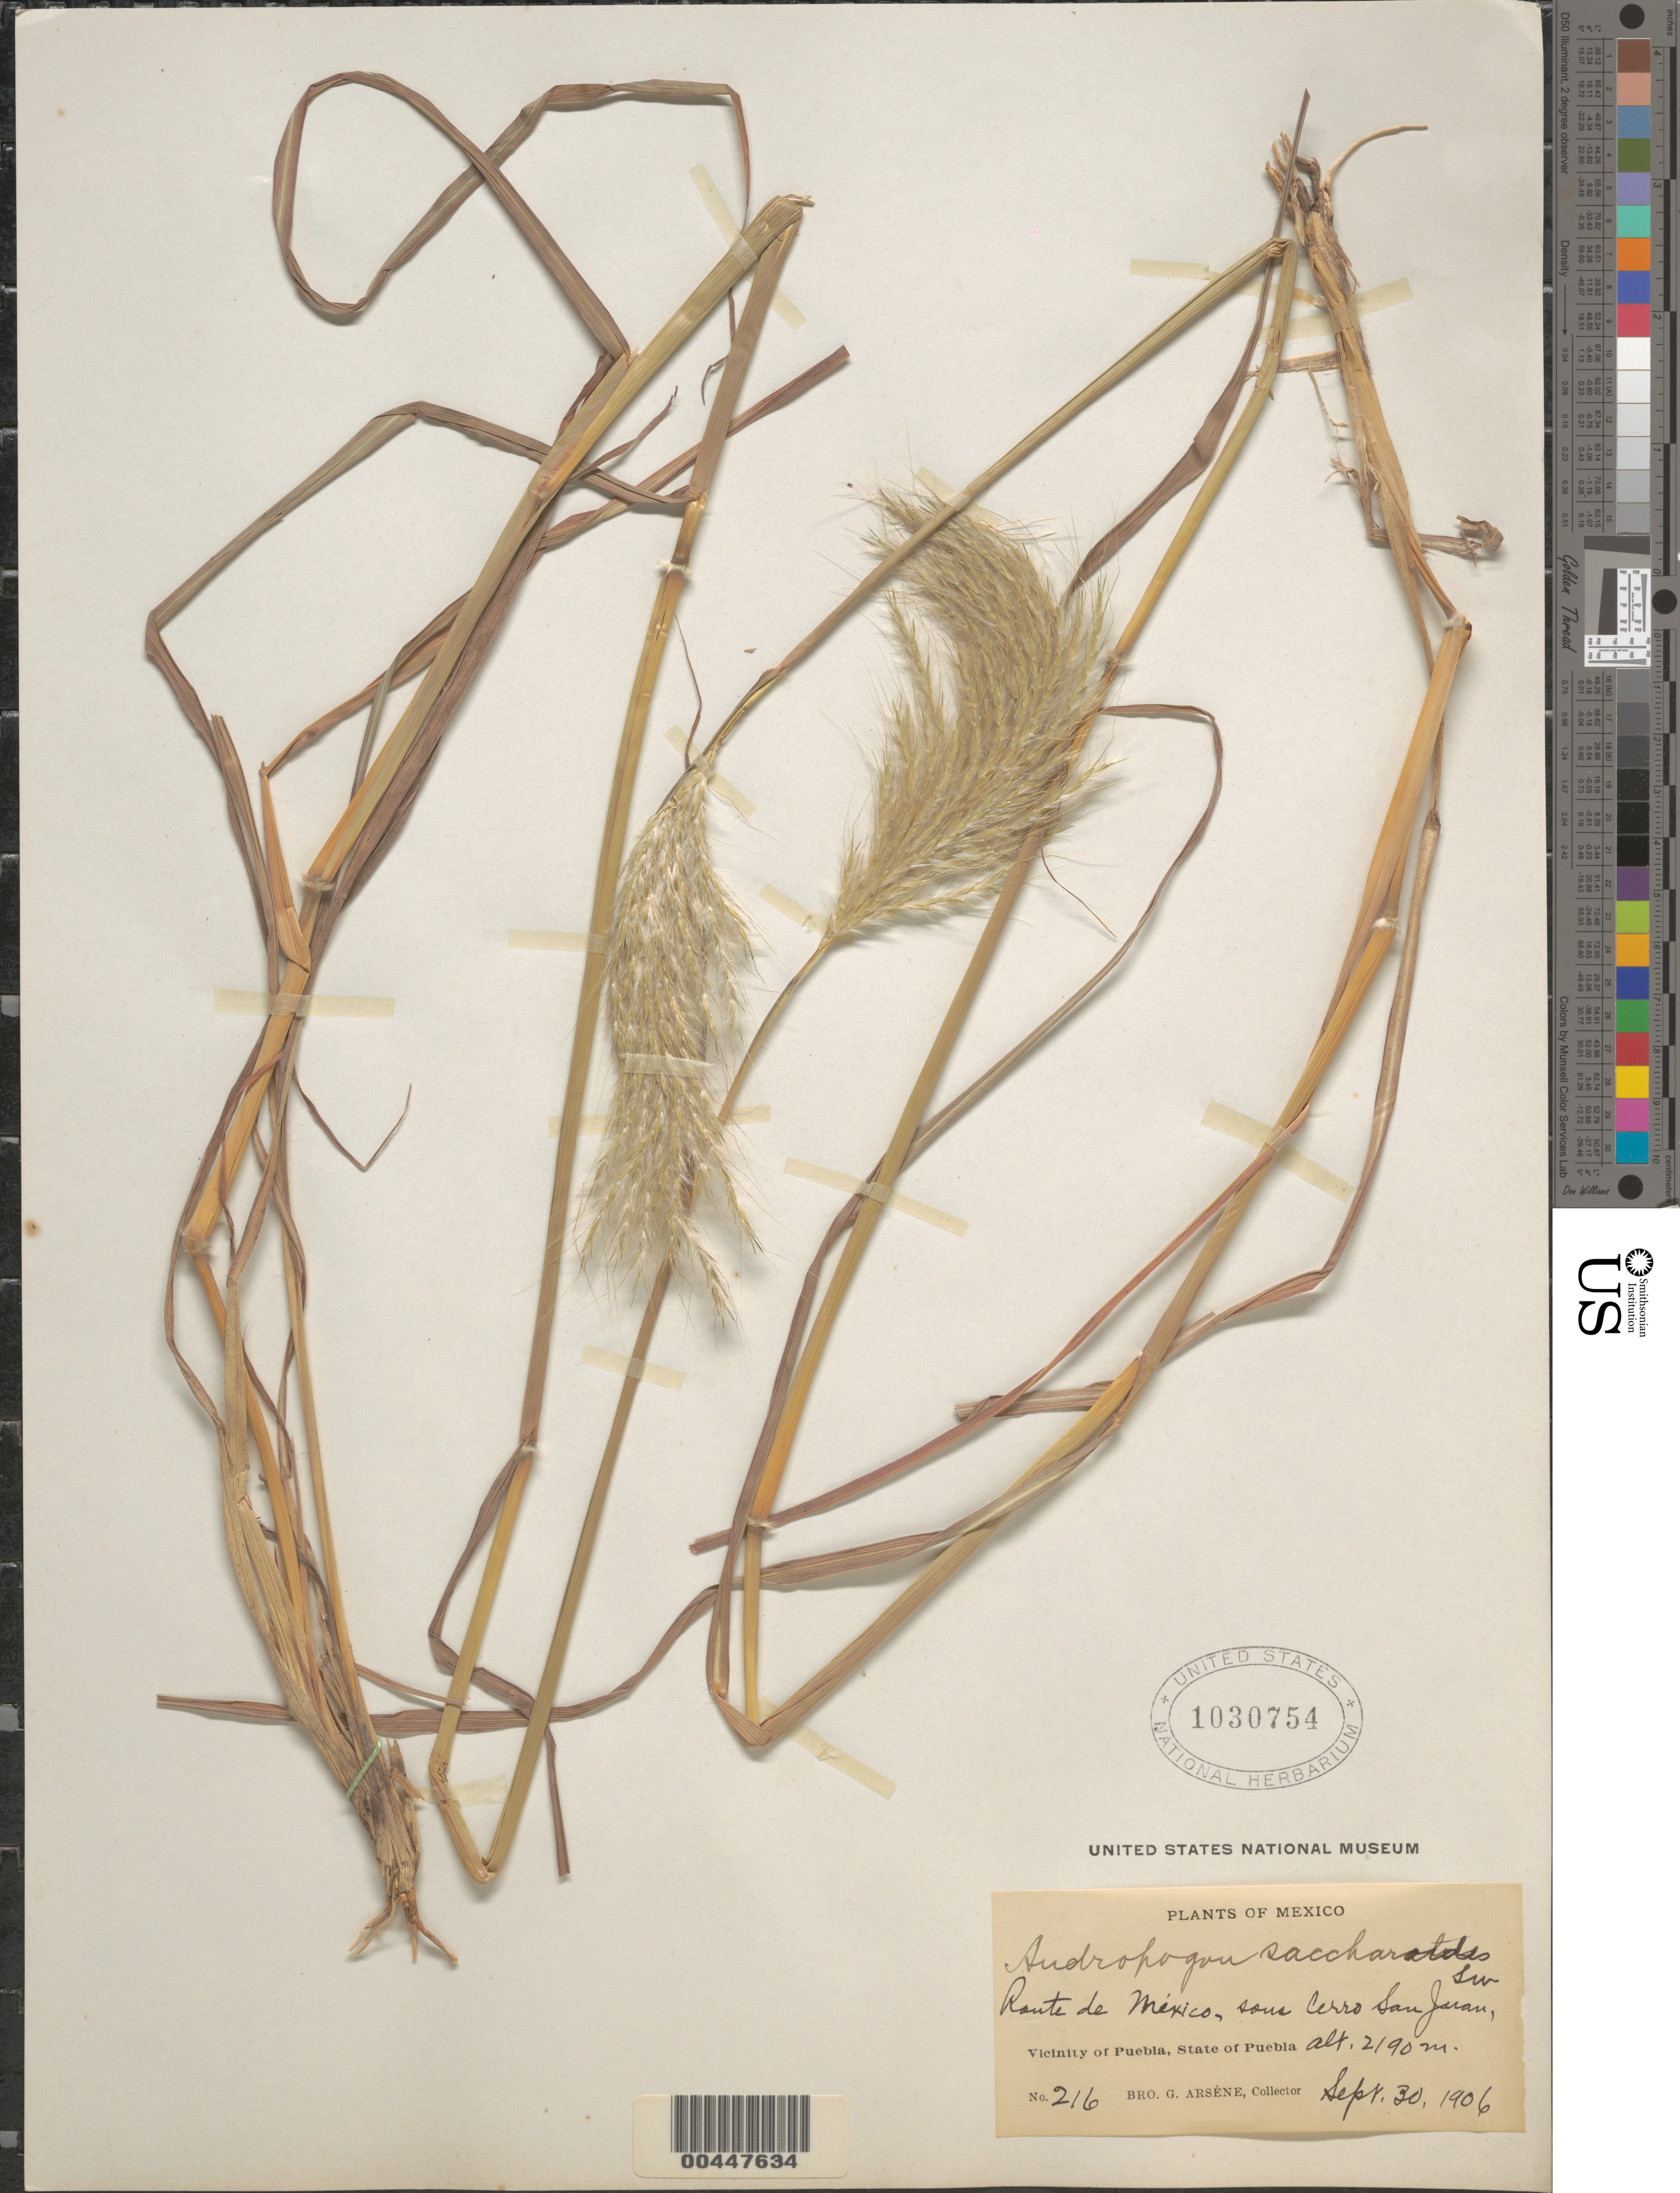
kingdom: Plantae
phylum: Tracheophyta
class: Liliopsida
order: Poales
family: Poaceae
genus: Andropogon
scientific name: Andropogon barbinodis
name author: Lag.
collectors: Bro. G. Arsène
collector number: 216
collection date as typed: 30 Sep 1906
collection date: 1906-09-30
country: Mexico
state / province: Puebla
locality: Route de México, sous Cerro San Juan, vicinity of Puebla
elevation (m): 2190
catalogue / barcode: US 1030754